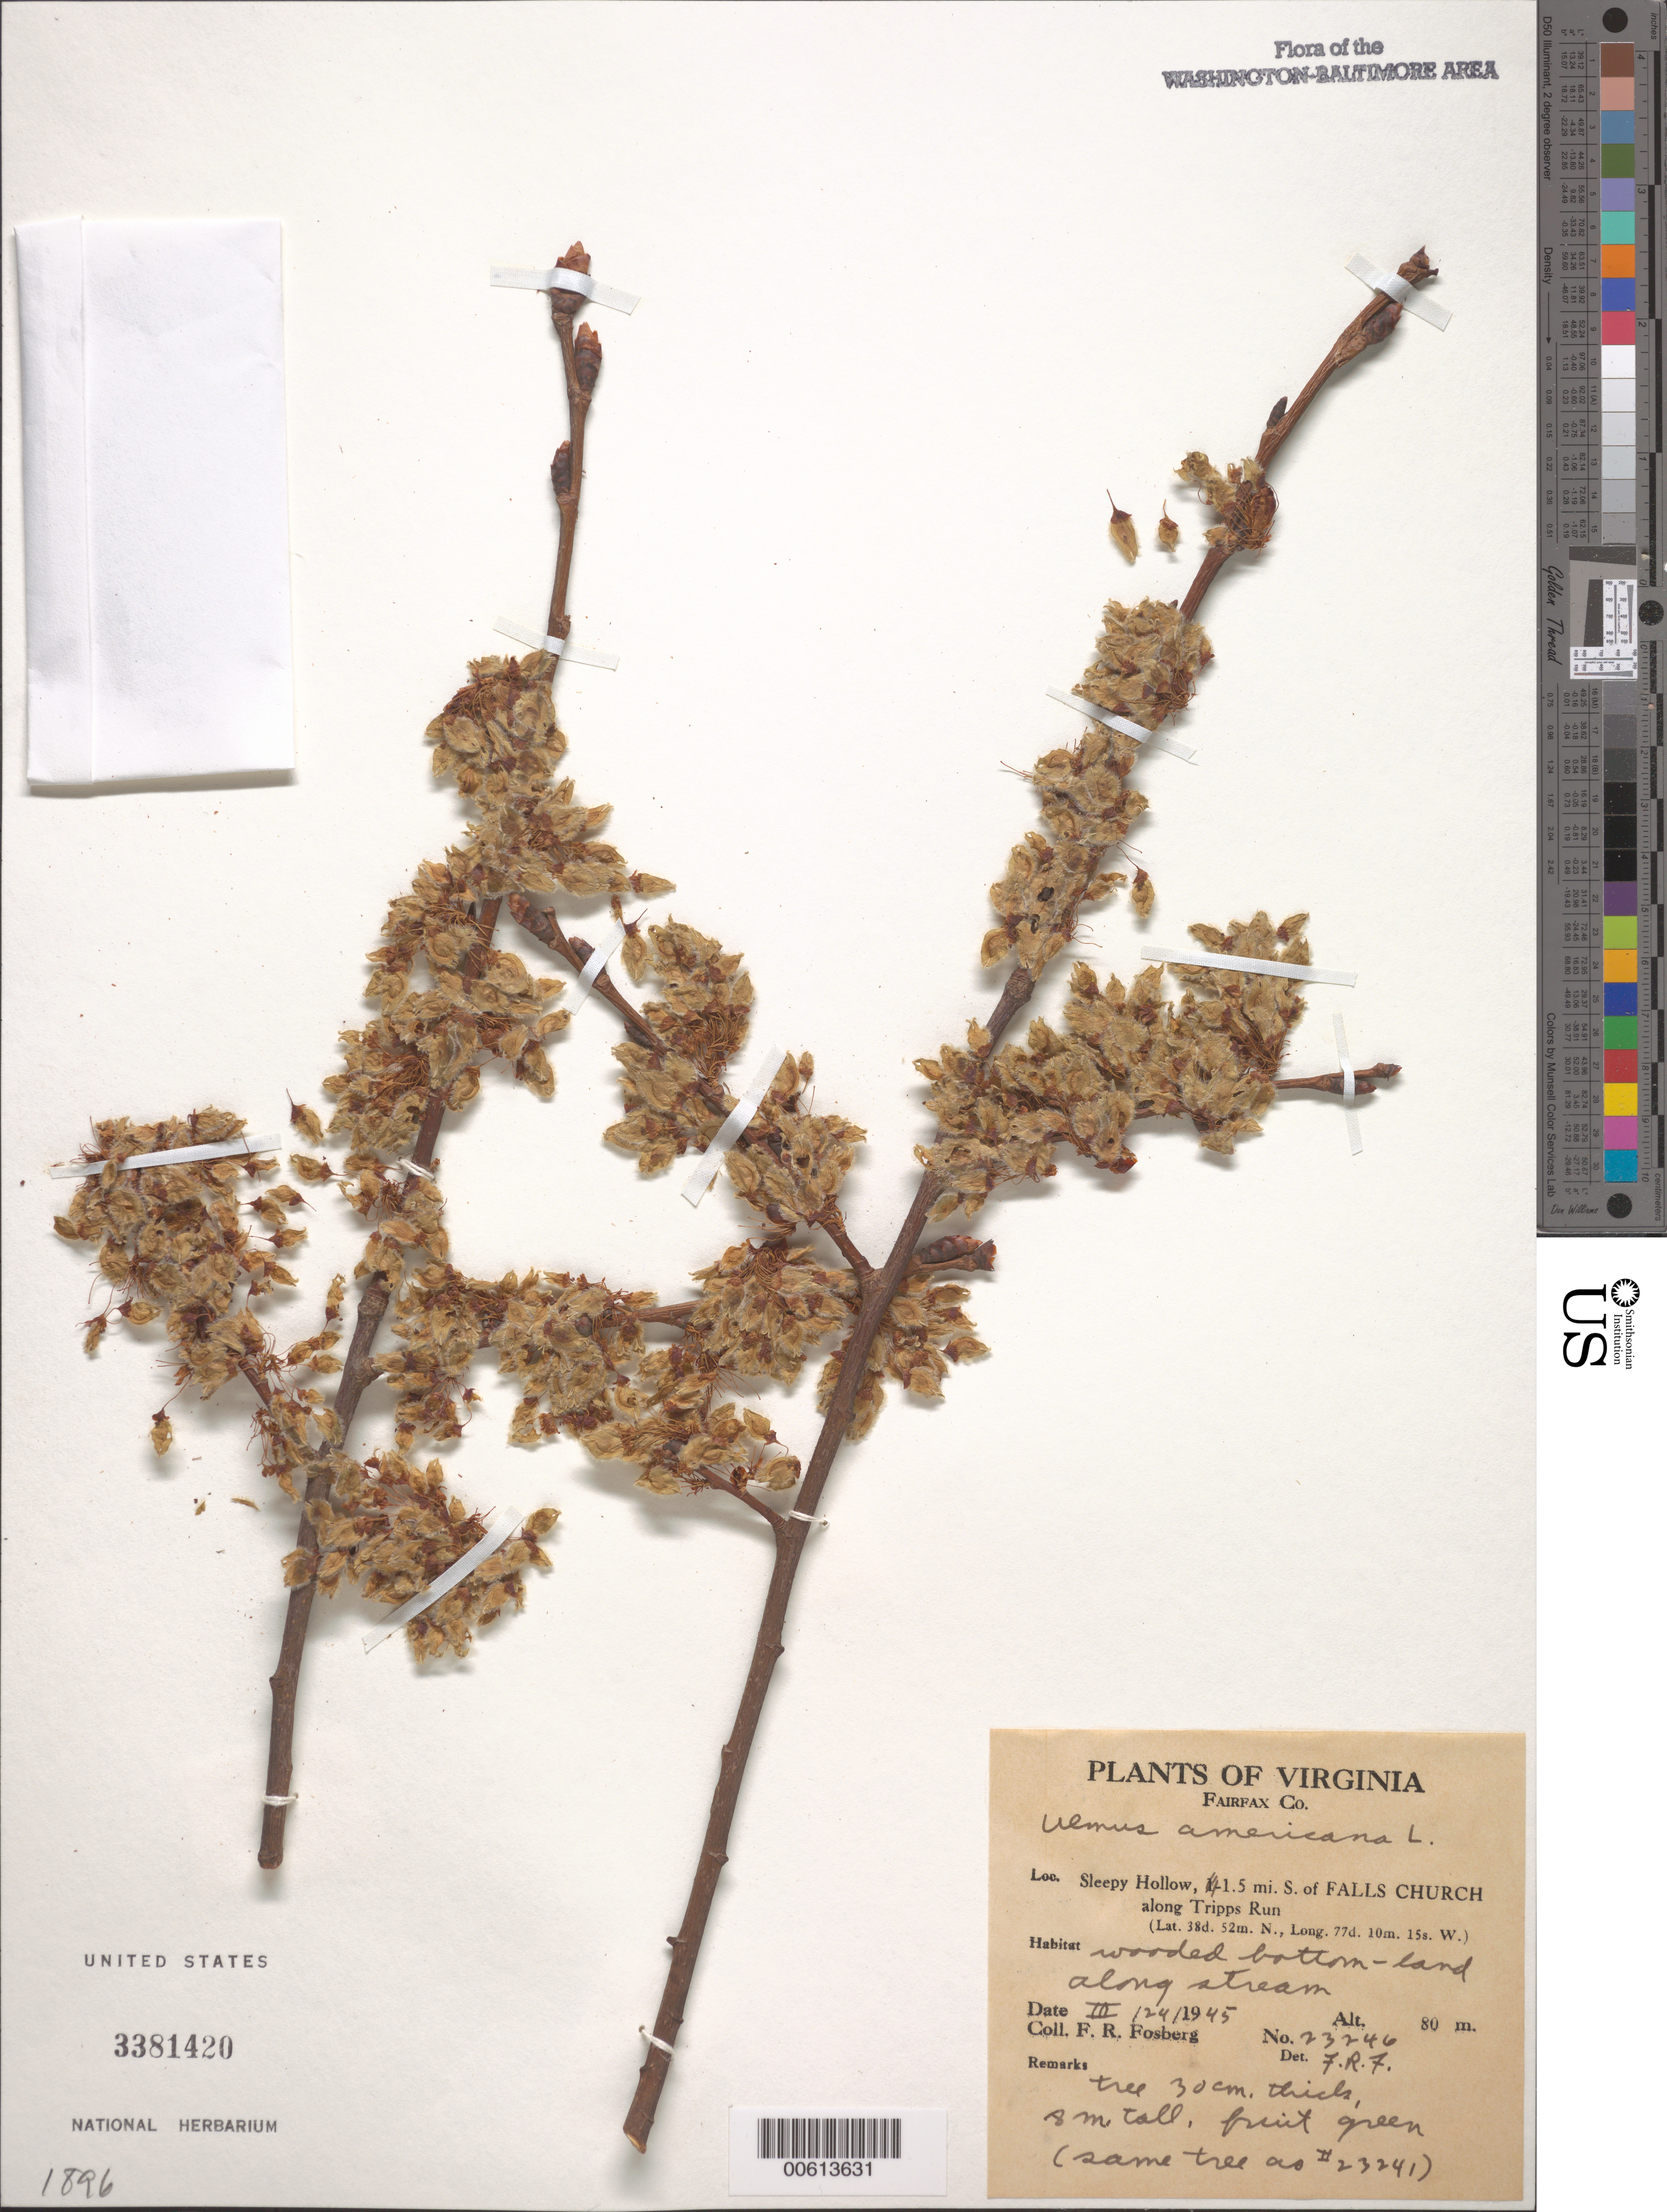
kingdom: Plantae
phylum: Tracheophyta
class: Magnoliopsida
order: Rosales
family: Ulmaceae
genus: Ulmus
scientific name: Ulmus americana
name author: L.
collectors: F. R. Fosberg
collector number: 23246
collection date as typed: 24 Mar 1945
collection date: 1945-03-24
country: United States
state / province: Virginia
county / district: Fairfax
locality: Sleepy Hollow, S of Falls Church along Tripps Run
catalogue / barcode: US 3381420